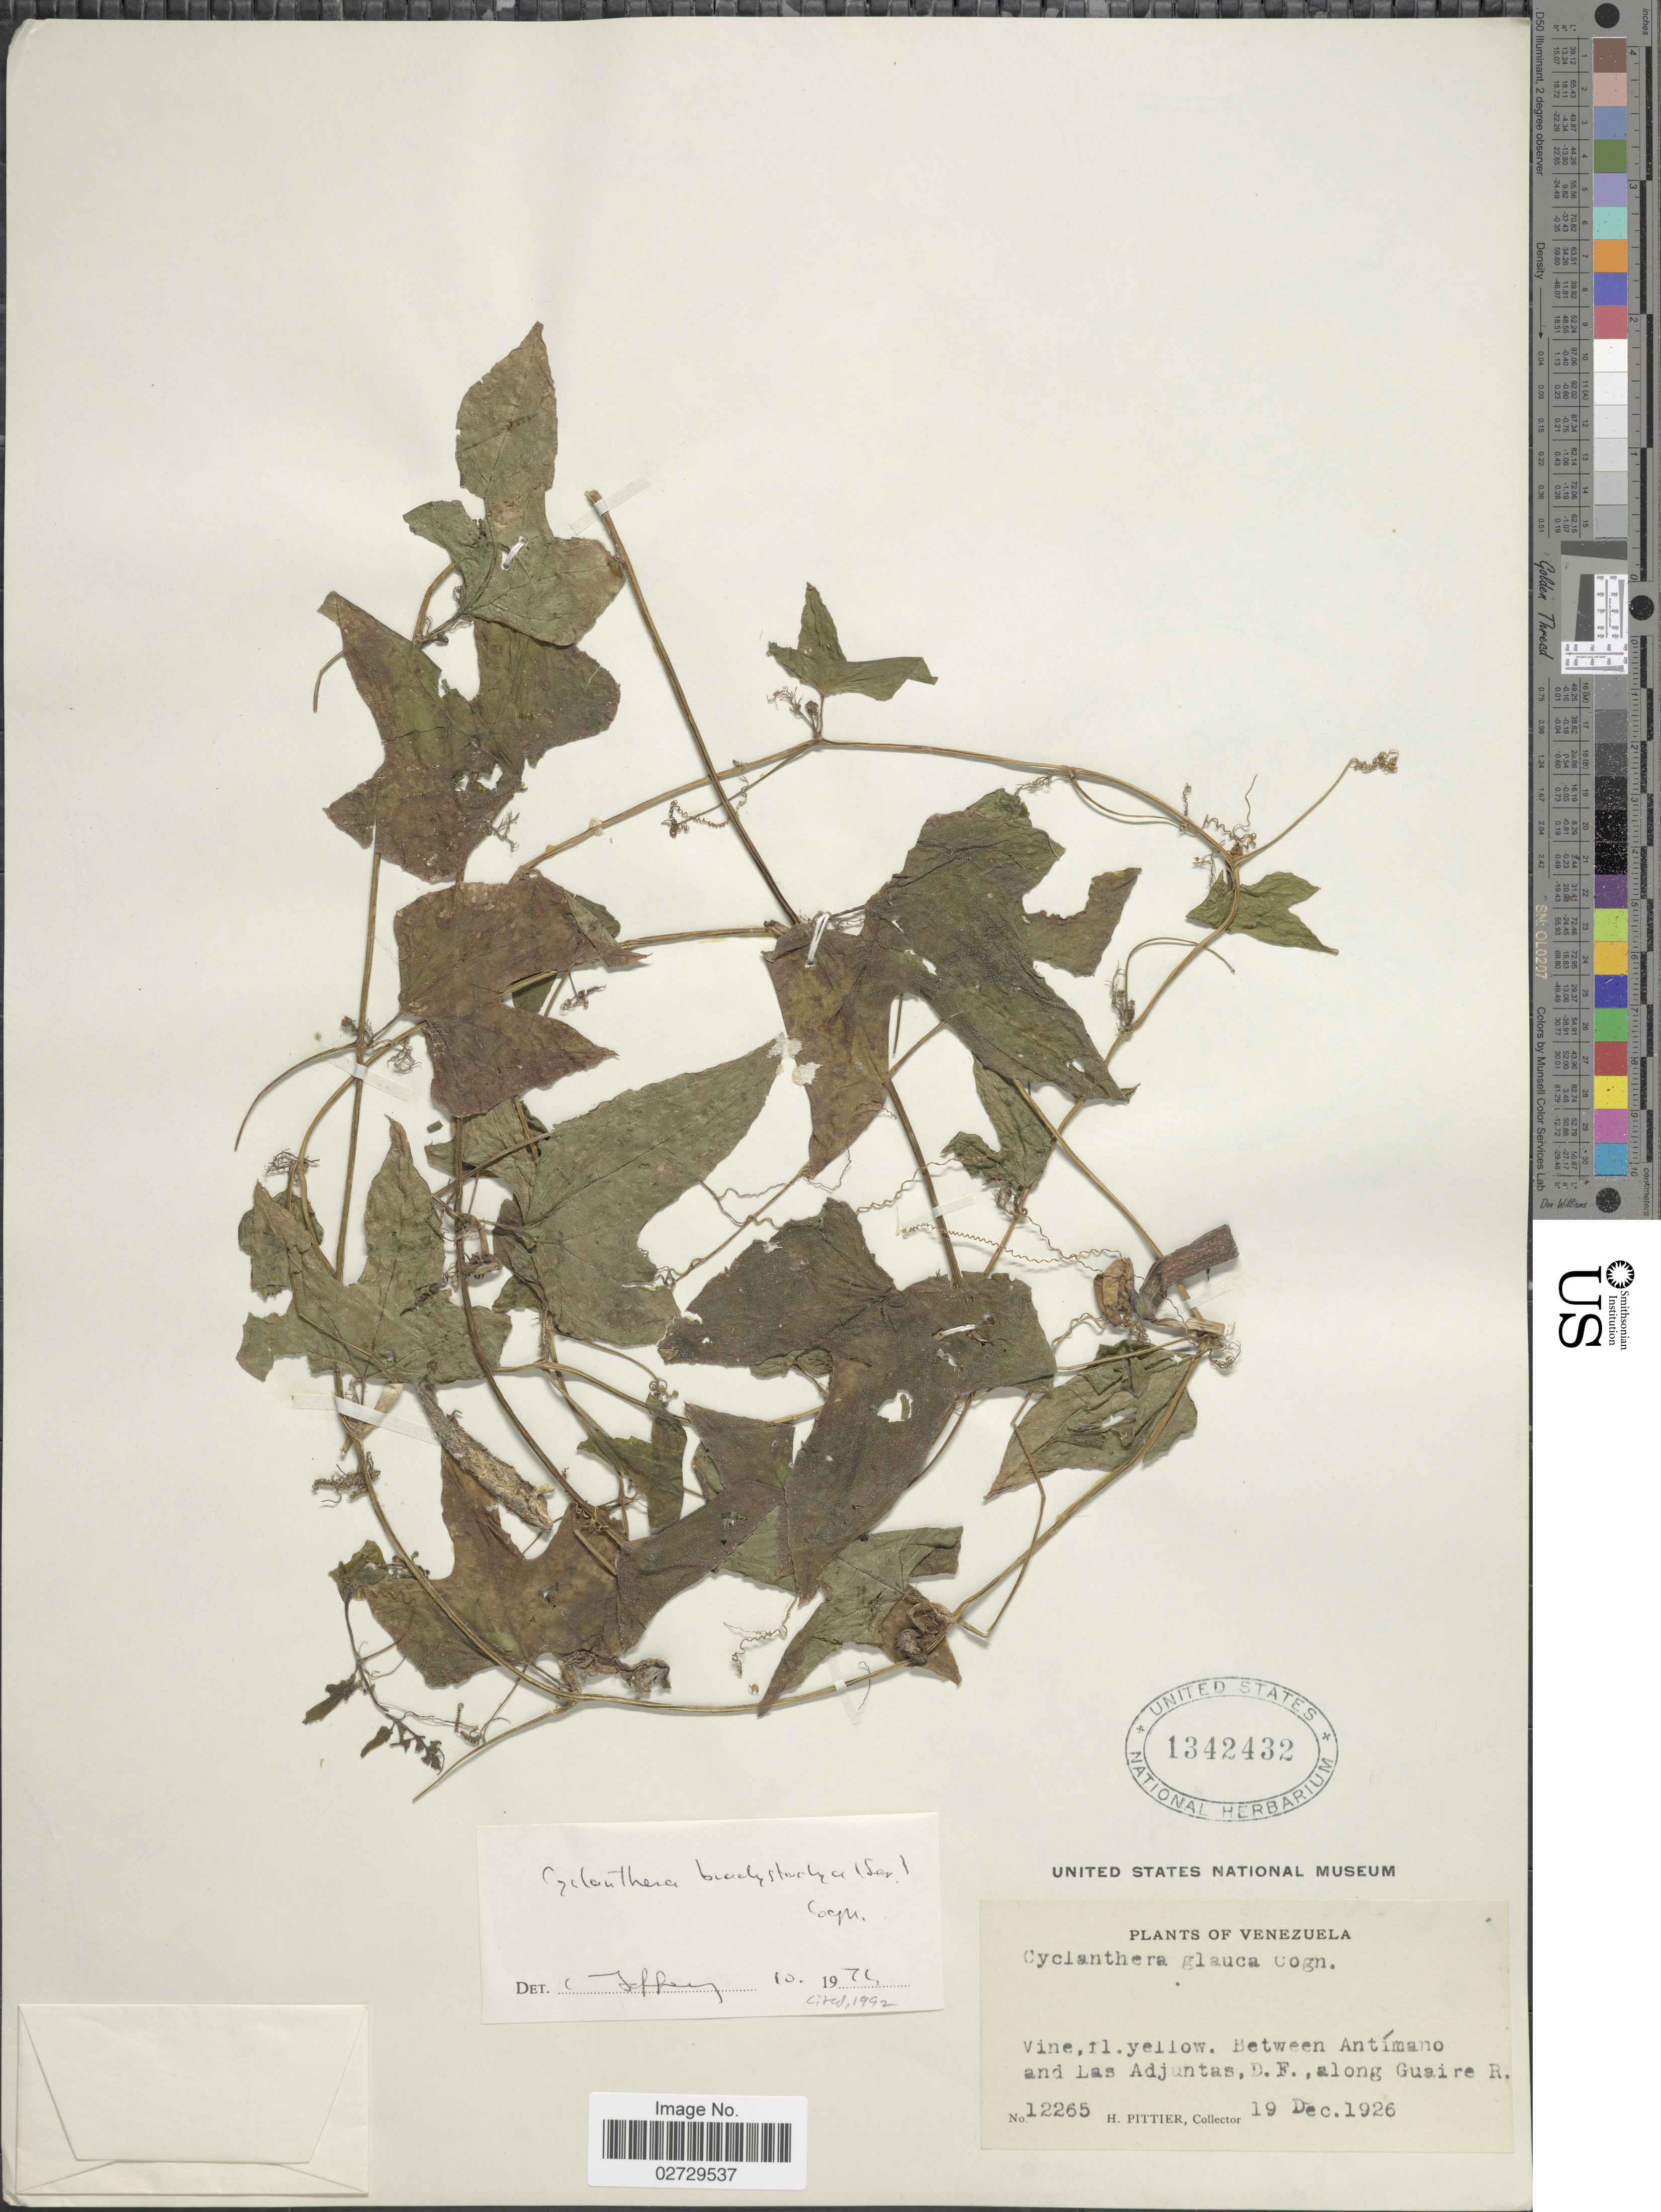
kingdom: Plantae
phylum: Tracheophyta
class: Magnoliopsida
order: Cucurbitales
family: Cucurbitaceae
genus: Cyclanthera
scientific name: Cyclanthera brachystachya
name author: (DC.) Cogn.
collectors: H. F. Pittier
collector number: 12265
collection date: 1926-12-19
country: Venezuela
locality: Between Antimano and Las Adjuntas, D. F., along Guaire R.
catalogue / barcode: US 1342432